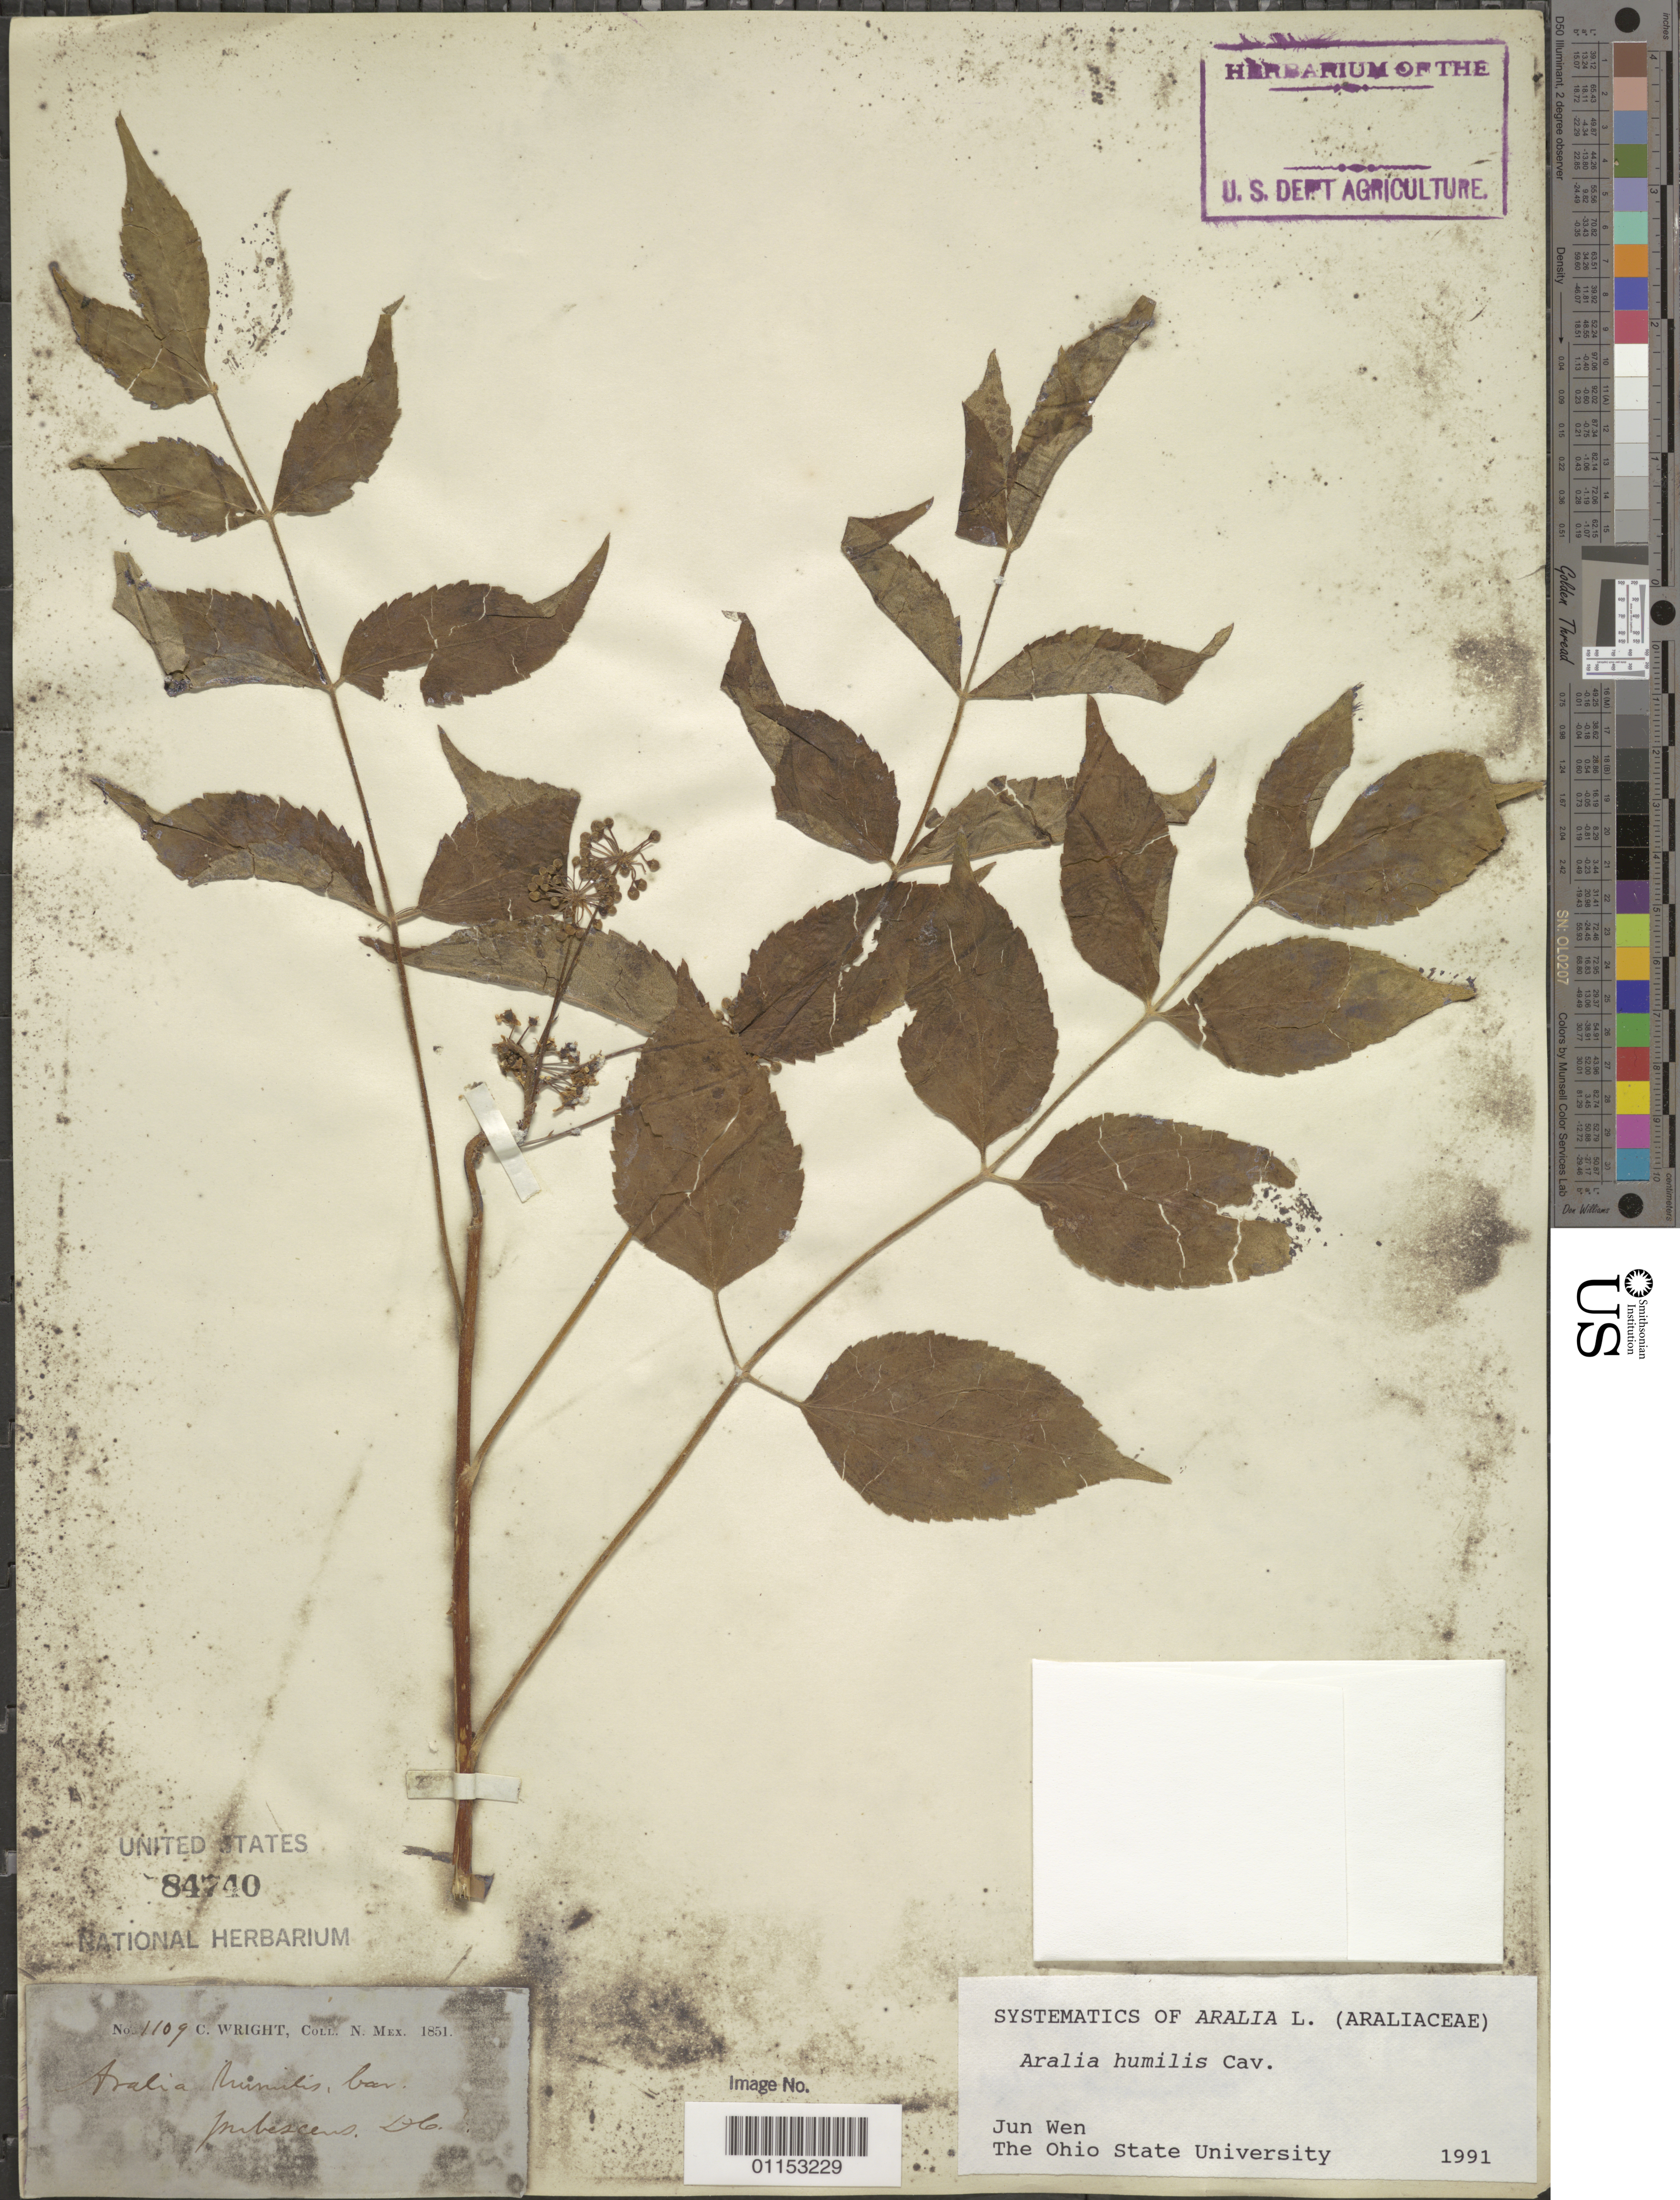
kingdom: Plantae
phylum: Tracheophyta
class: Magnoliopsida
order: Apiales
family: Araliaceae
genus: Aralia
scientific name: Aralia hispida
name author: Vent.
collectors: C. Wright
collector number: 1109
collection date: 1851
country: United States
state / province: New Mexico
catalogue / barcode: US 84740